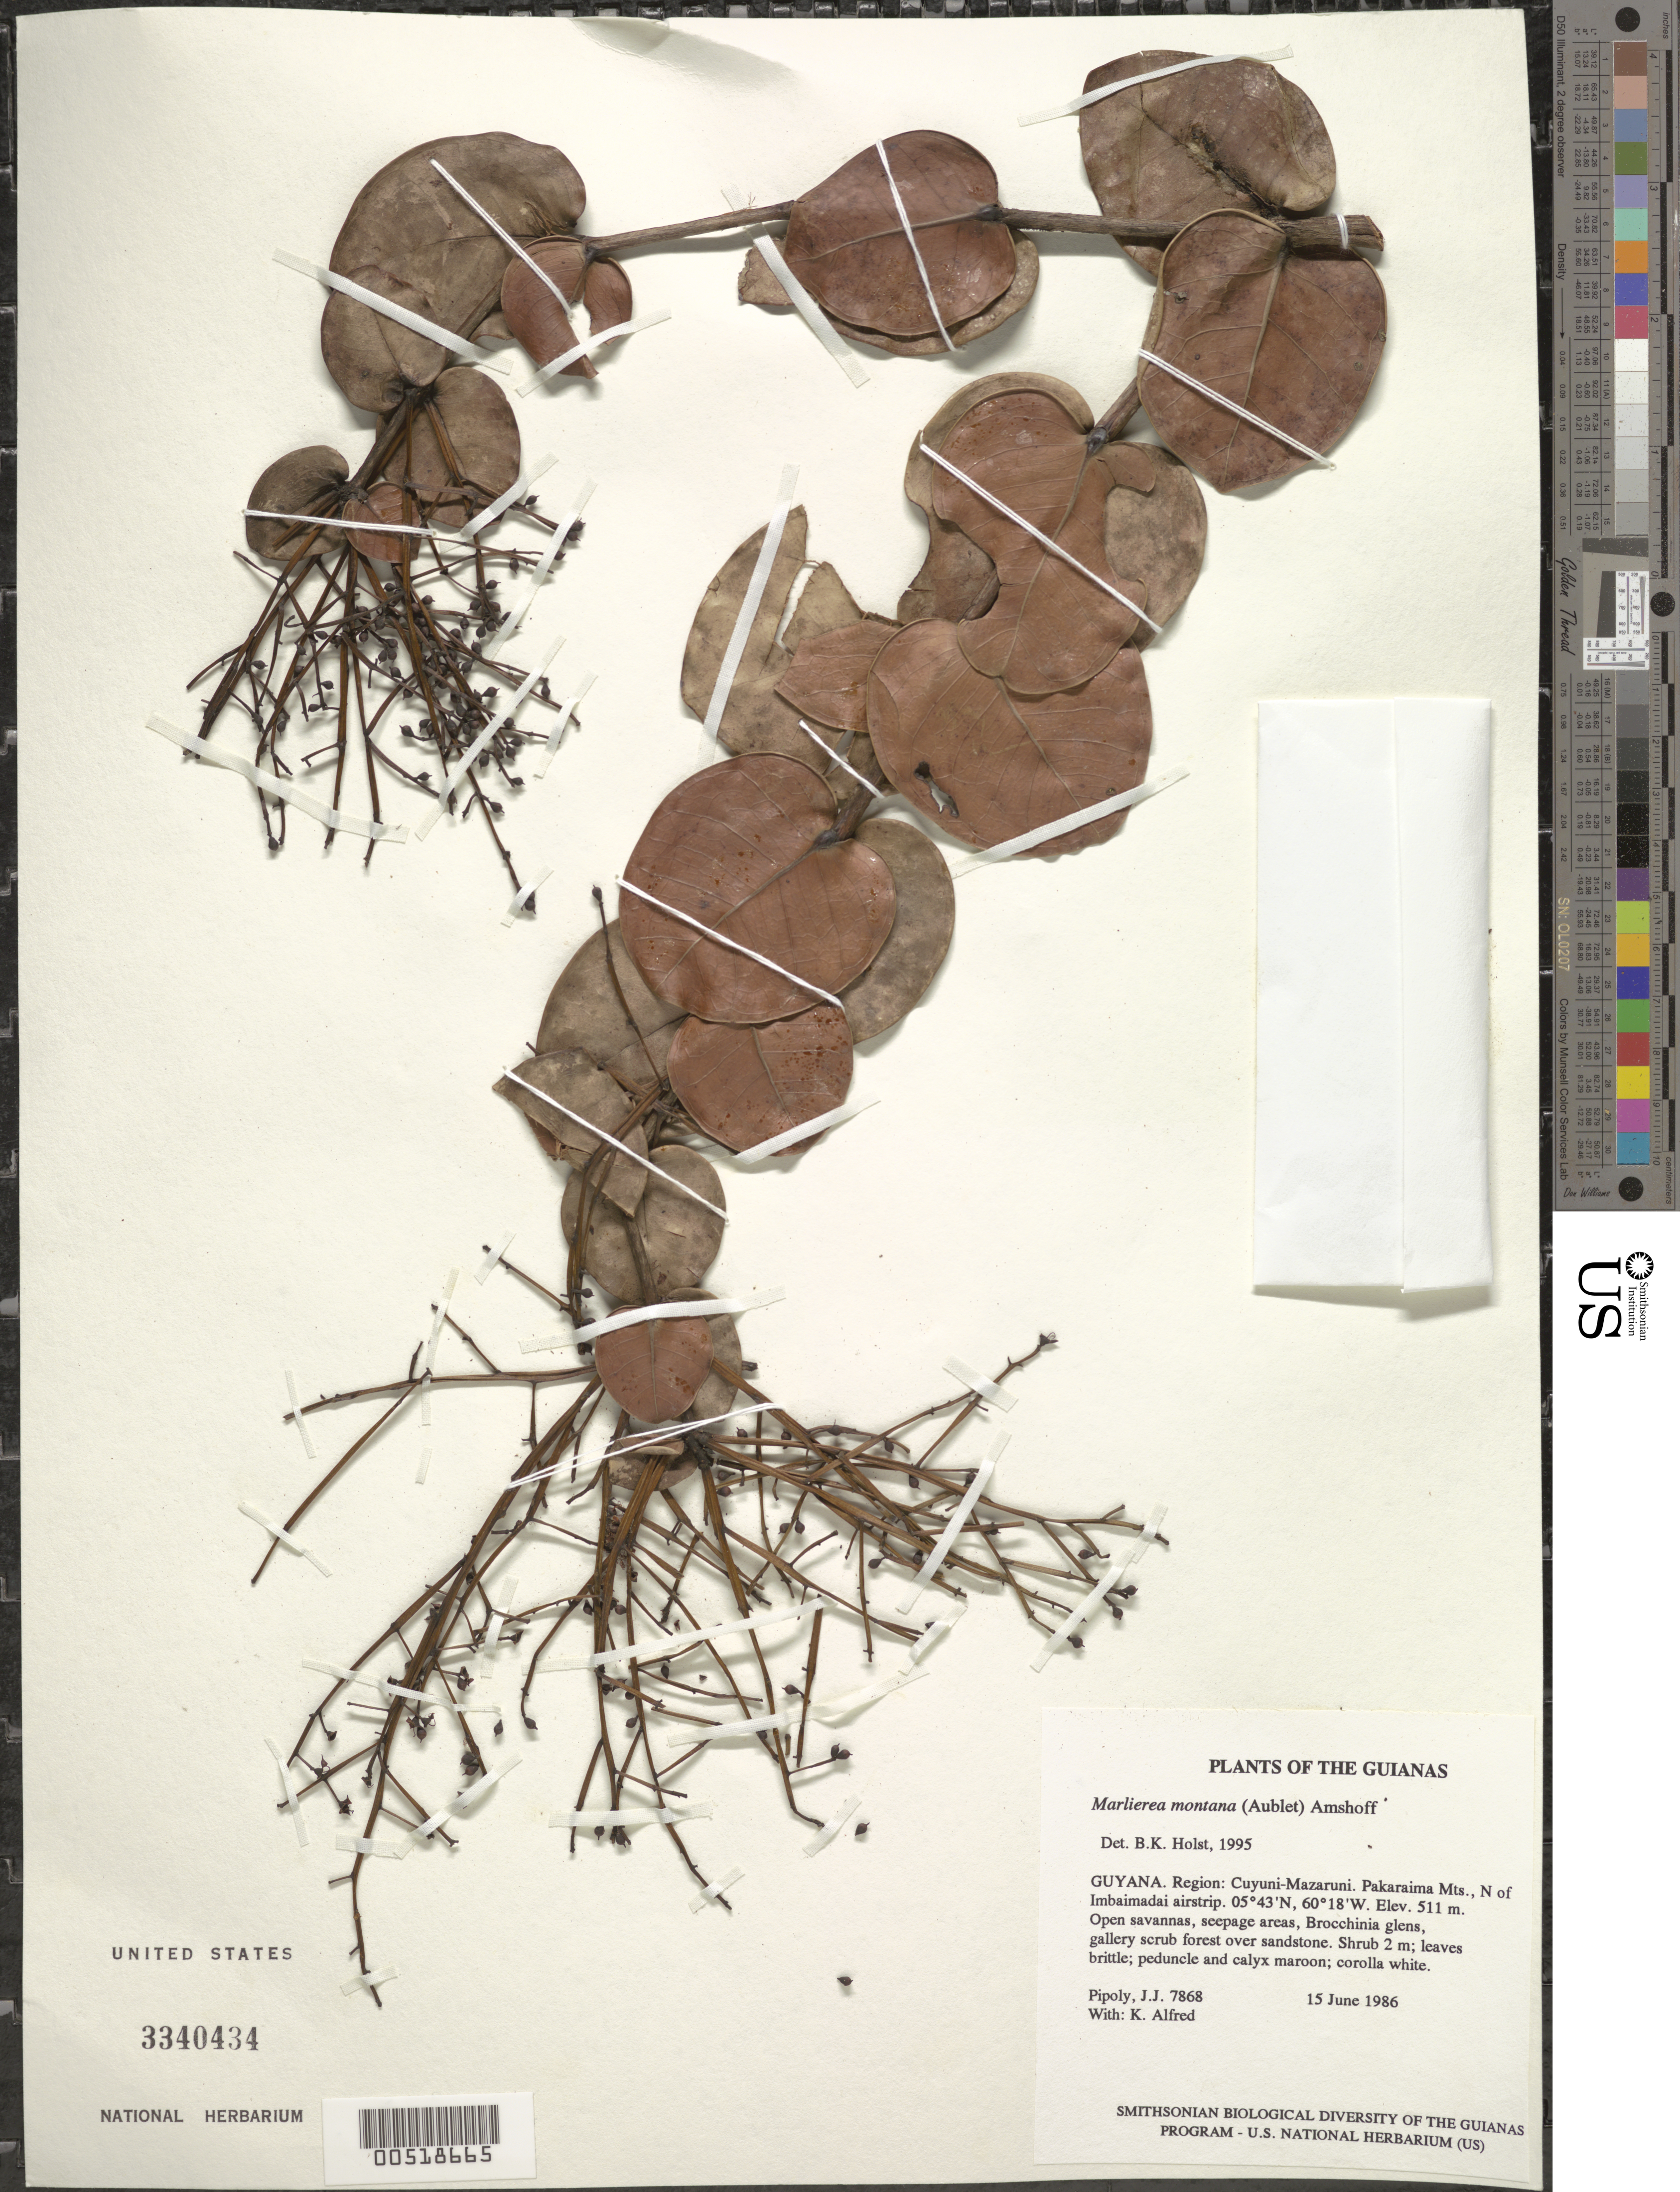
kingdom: Plantae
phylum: Tracheophyta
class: Magnoliopsida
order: Myrtales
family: Myrtaceae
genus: Myrcia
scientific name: Myrcia neomontana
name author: E. Lucas & C.E. Wilson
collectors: J. J. Pipoly & K. Alfred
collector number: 7868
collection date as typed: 15 June 1986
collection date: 1986-06-15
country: Guyana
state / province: Cuyuni-Mazaruni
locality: Pakaraima Mts., N of Imbaimadai airstrip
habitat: Open savannas, seepage areas, Brocchinia glens, gallery scrub forest over sandstone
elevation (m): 511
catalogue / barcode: US 3340434